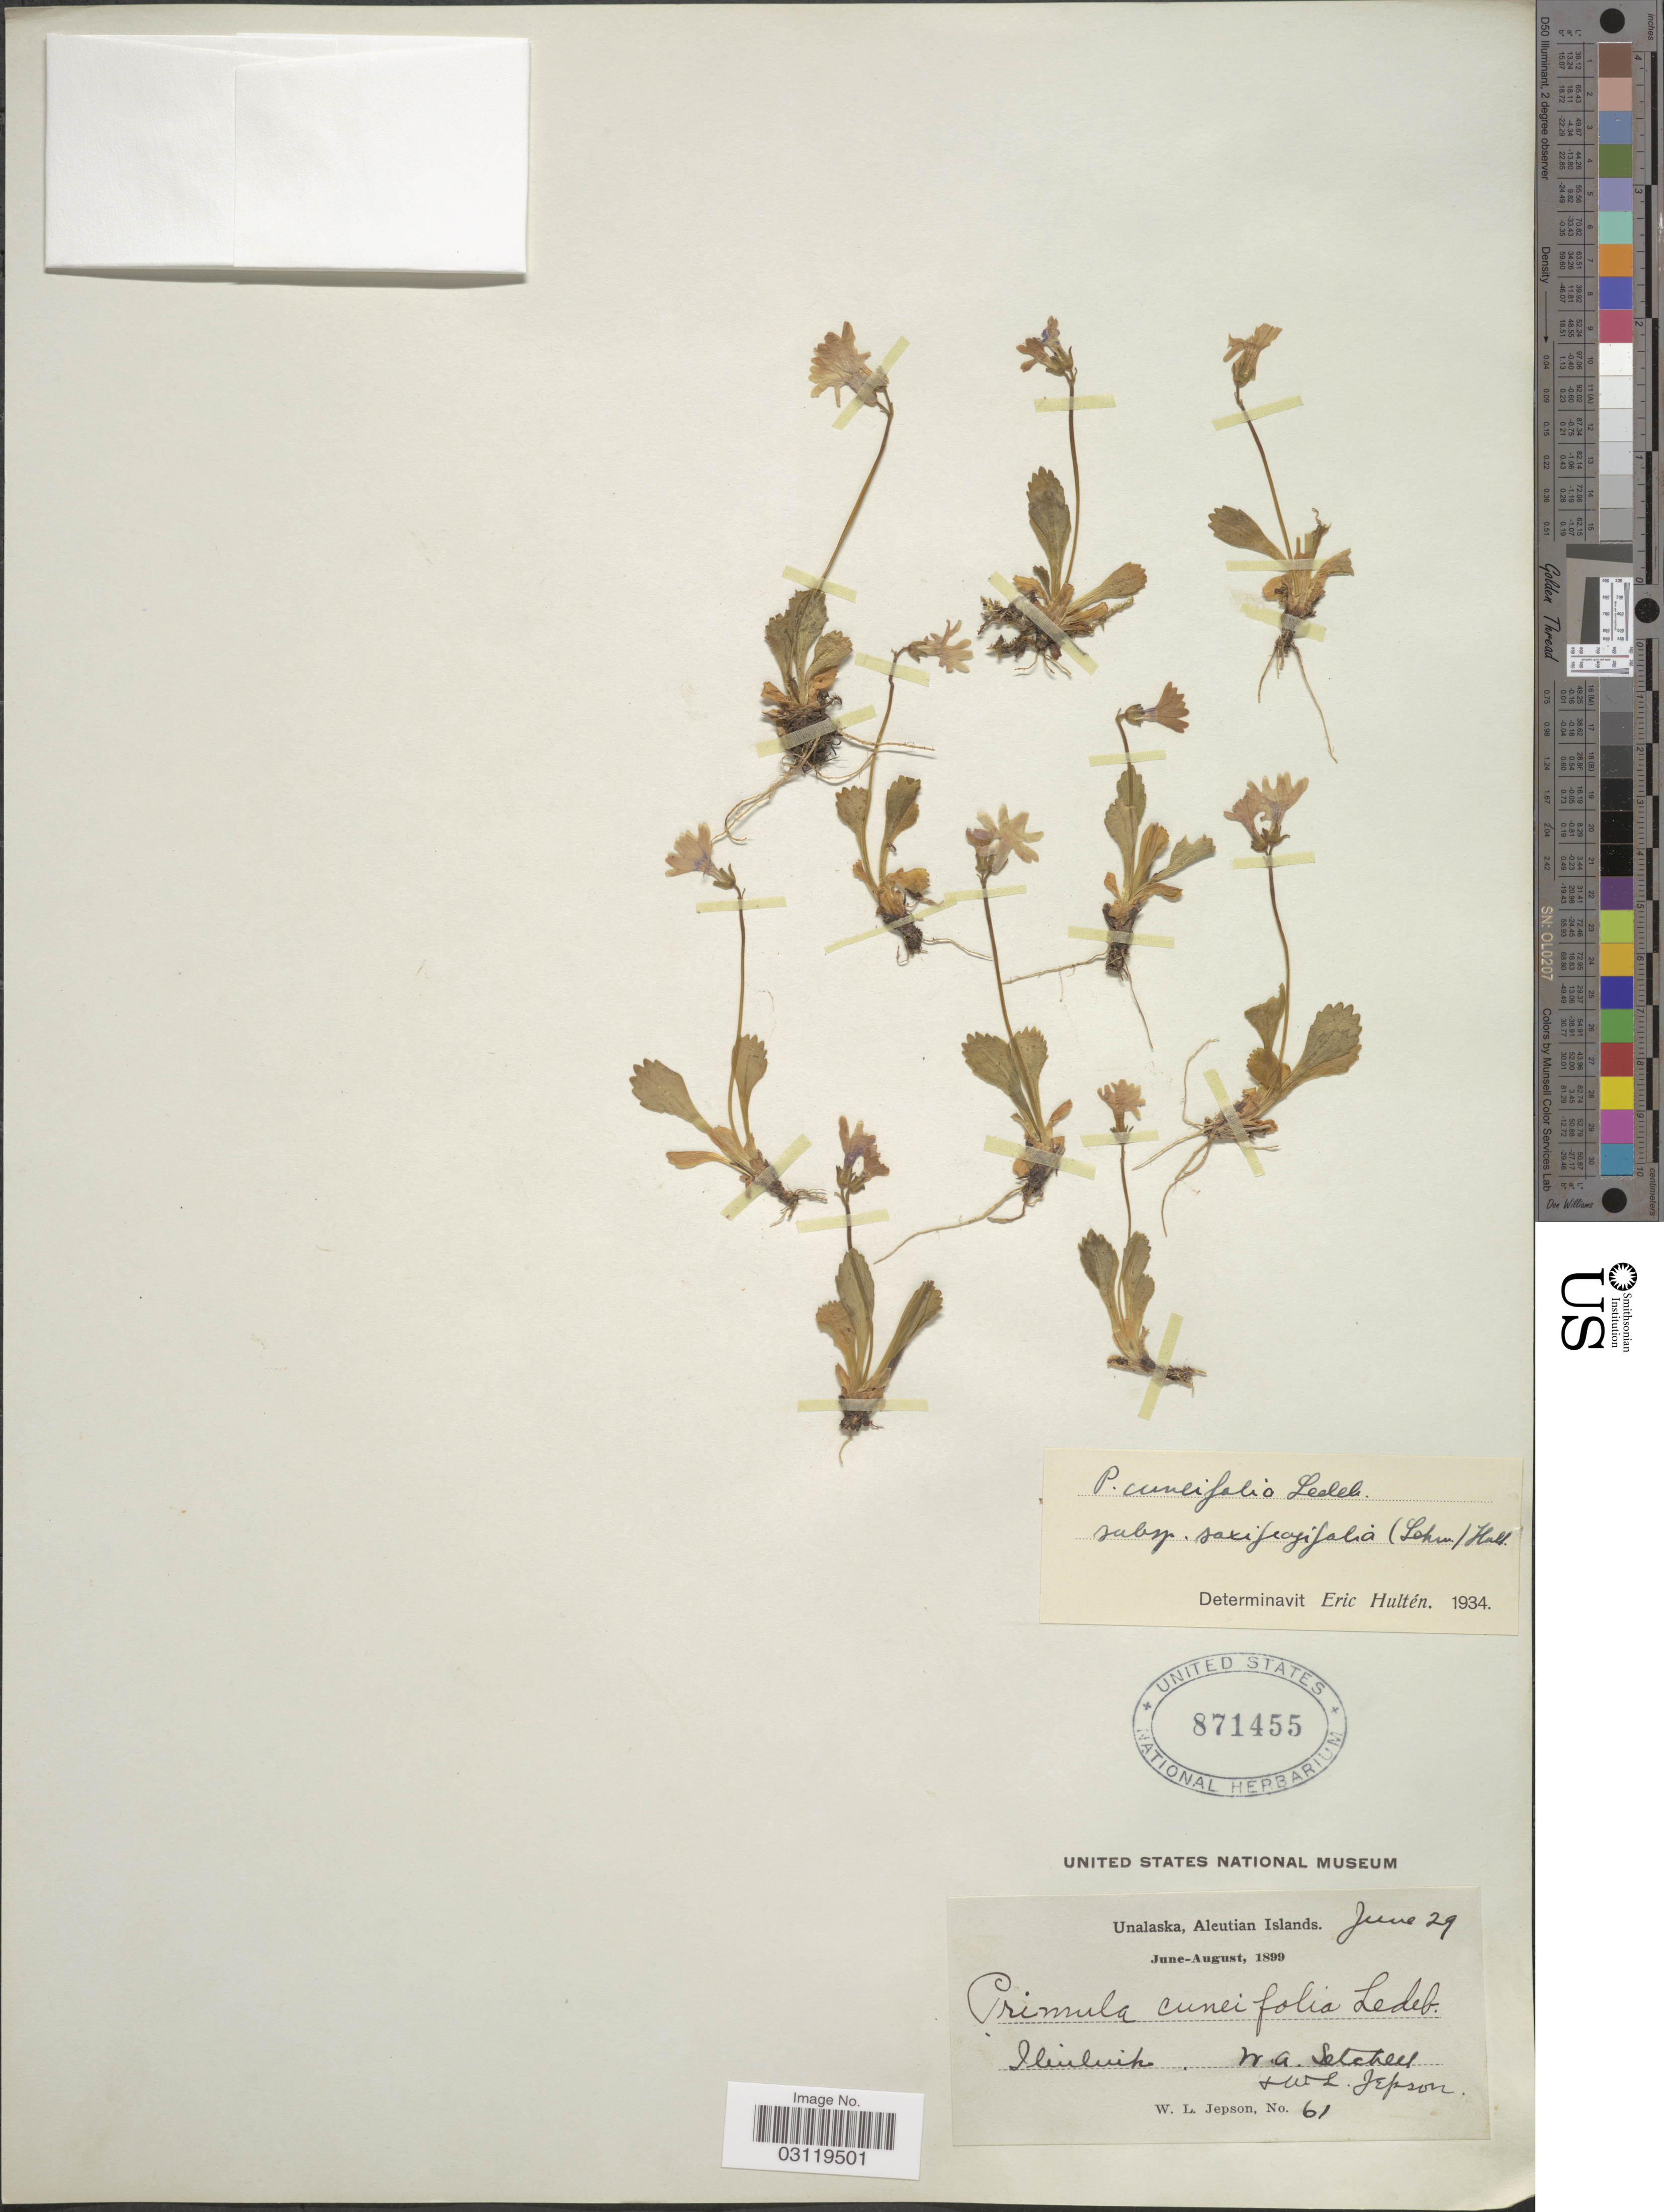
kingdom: Plantae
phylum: Tracheophyta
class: Magnoliopsida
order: Ericales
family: Primulaceae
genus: Primula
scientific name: Primula cuneifolia subsp. saxifragifolia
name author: (Lehm.) W.W. Sm. & Forrest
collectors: W. Setchell & W. L. Jepson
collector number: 61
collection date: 1899-06-29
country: United States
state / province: Alaska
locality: Unalaska, Aleutian Islands. Iliuliuk.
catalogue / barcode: US 871455